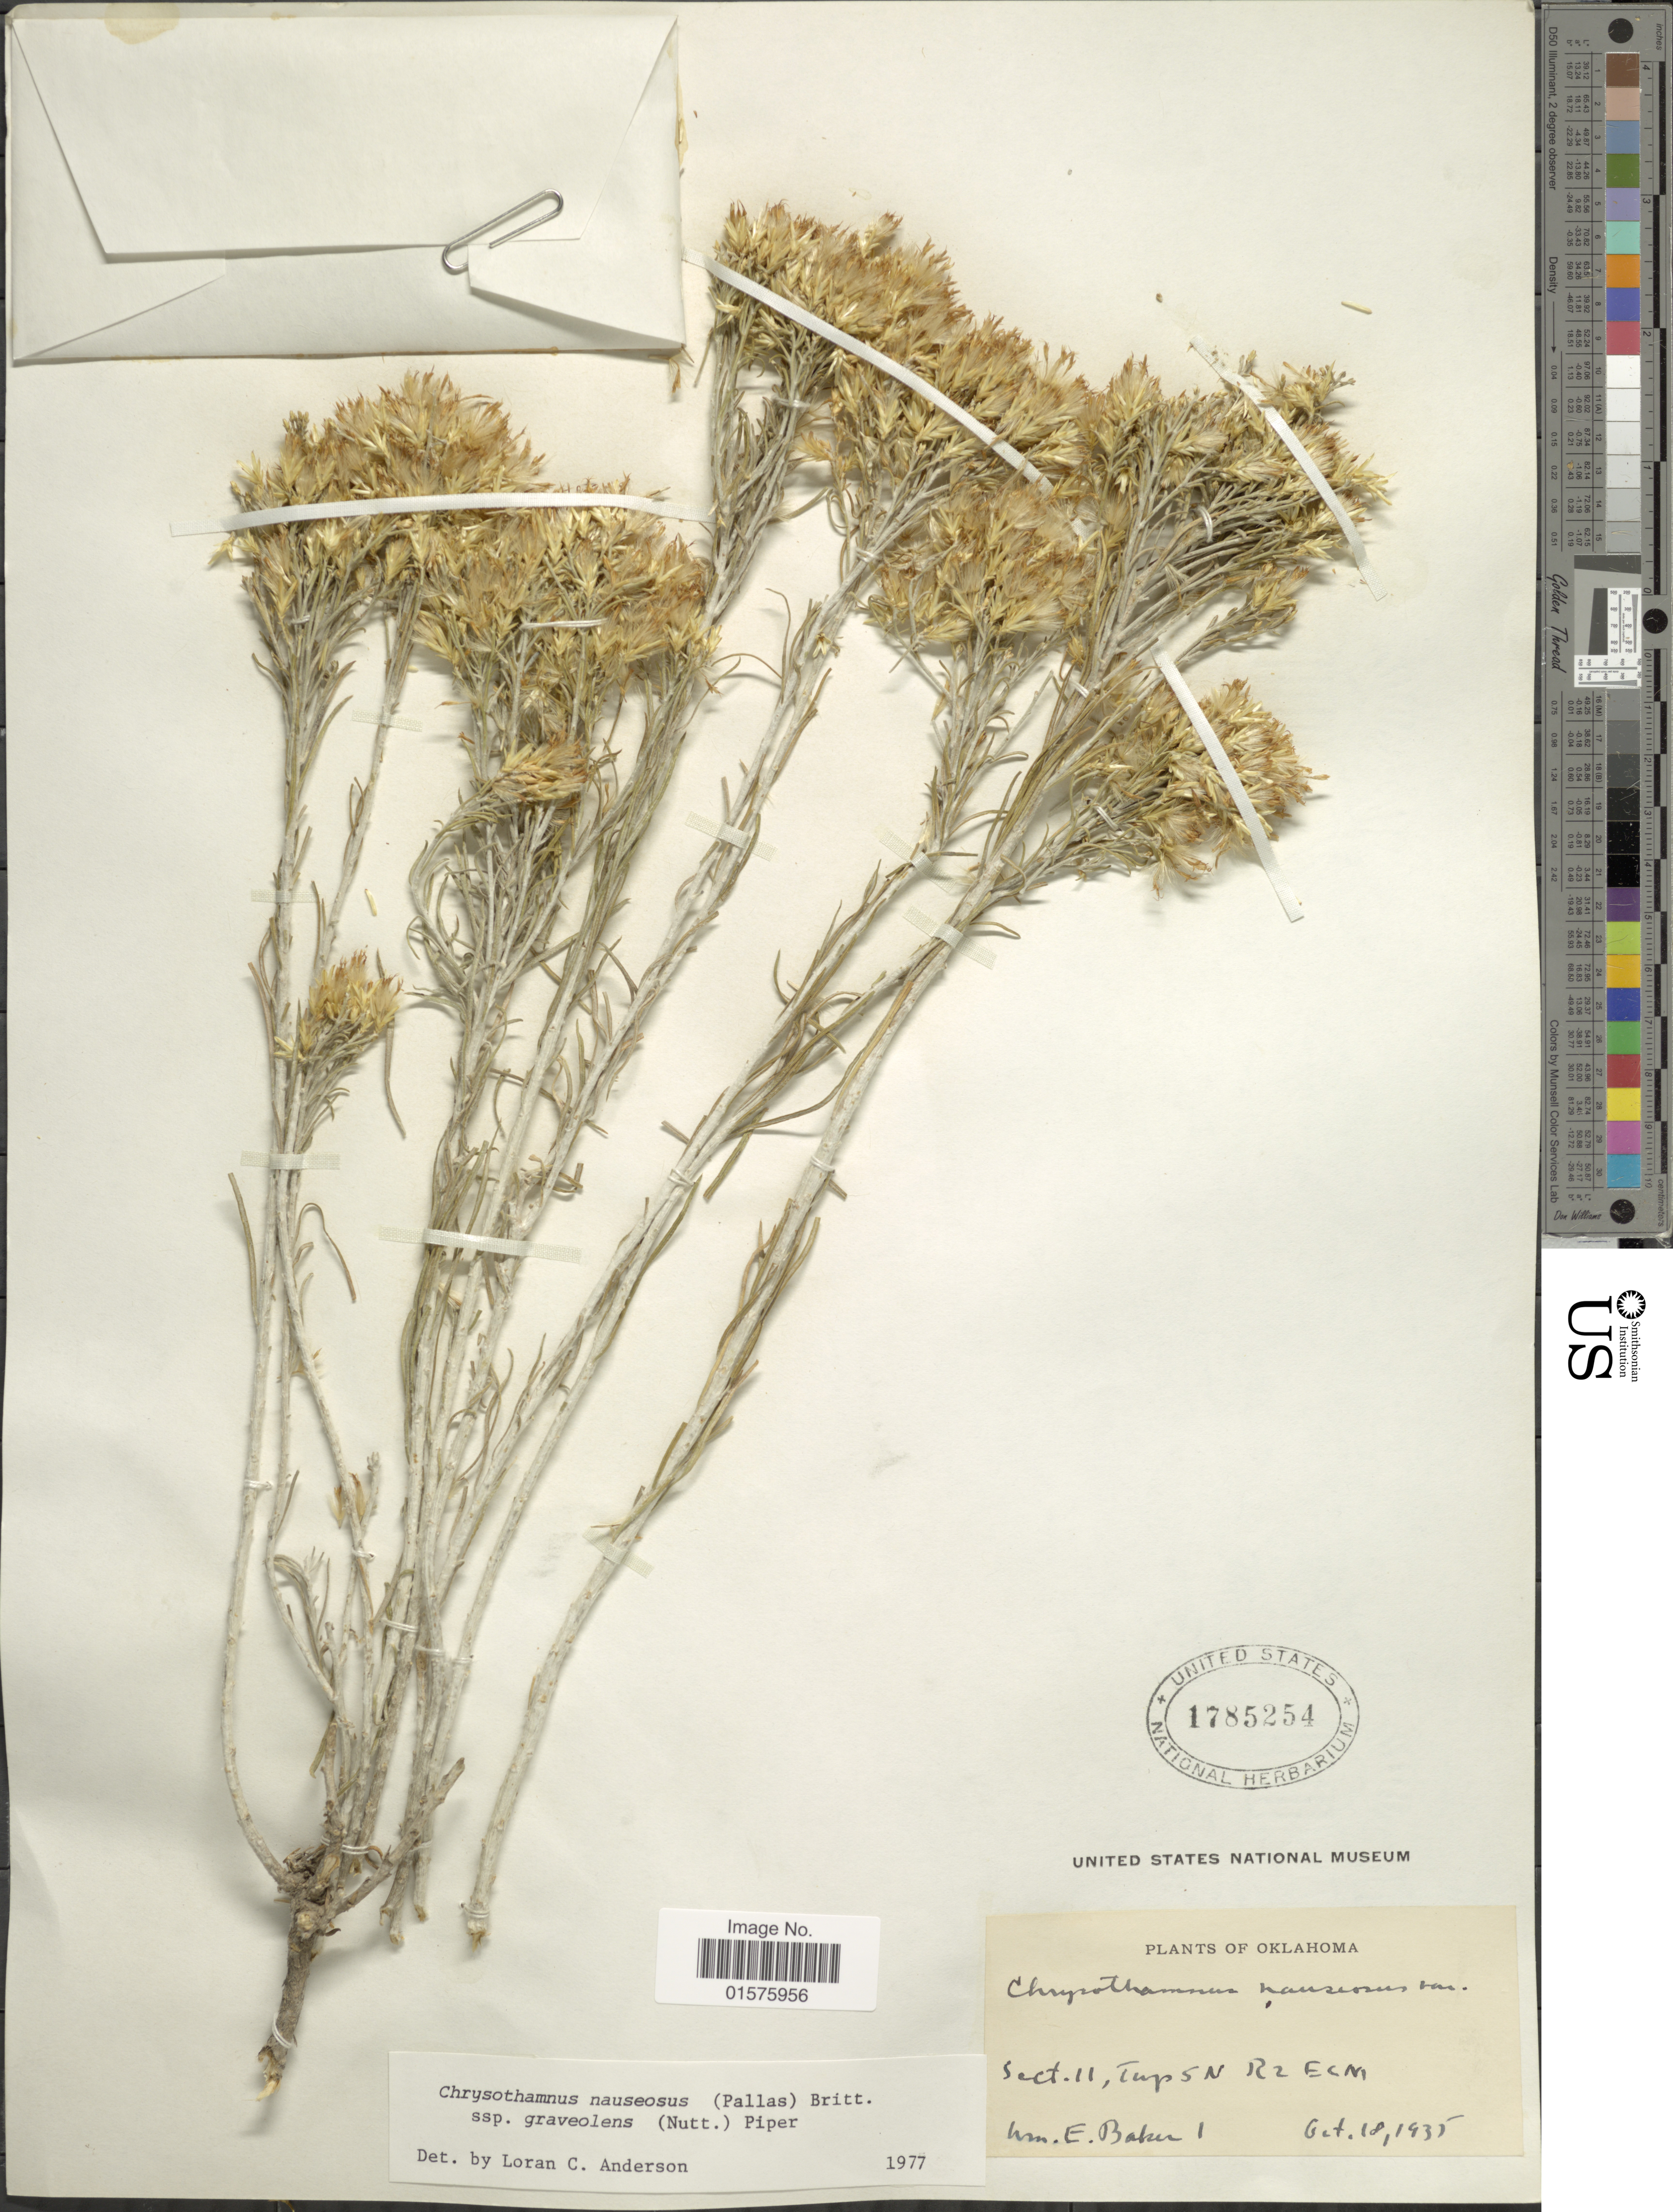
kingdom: Plantae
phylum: Tracheophyta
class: Magnoliopsida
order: Asterales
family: Asteraceae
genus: Ericameria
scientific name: Ericameria nauseosa var. graveolens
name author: (Nutt.) Reveal & Schuyler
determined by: Urbatsch, Lowell E., Curator (LSU), Louisiana State University (UNITED STATES)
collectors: E. Baker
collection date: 1935-10-18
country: United States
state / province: Oklahoma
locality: Sect. 11 Twp SN R2 ECL.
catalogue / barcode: US 1785254